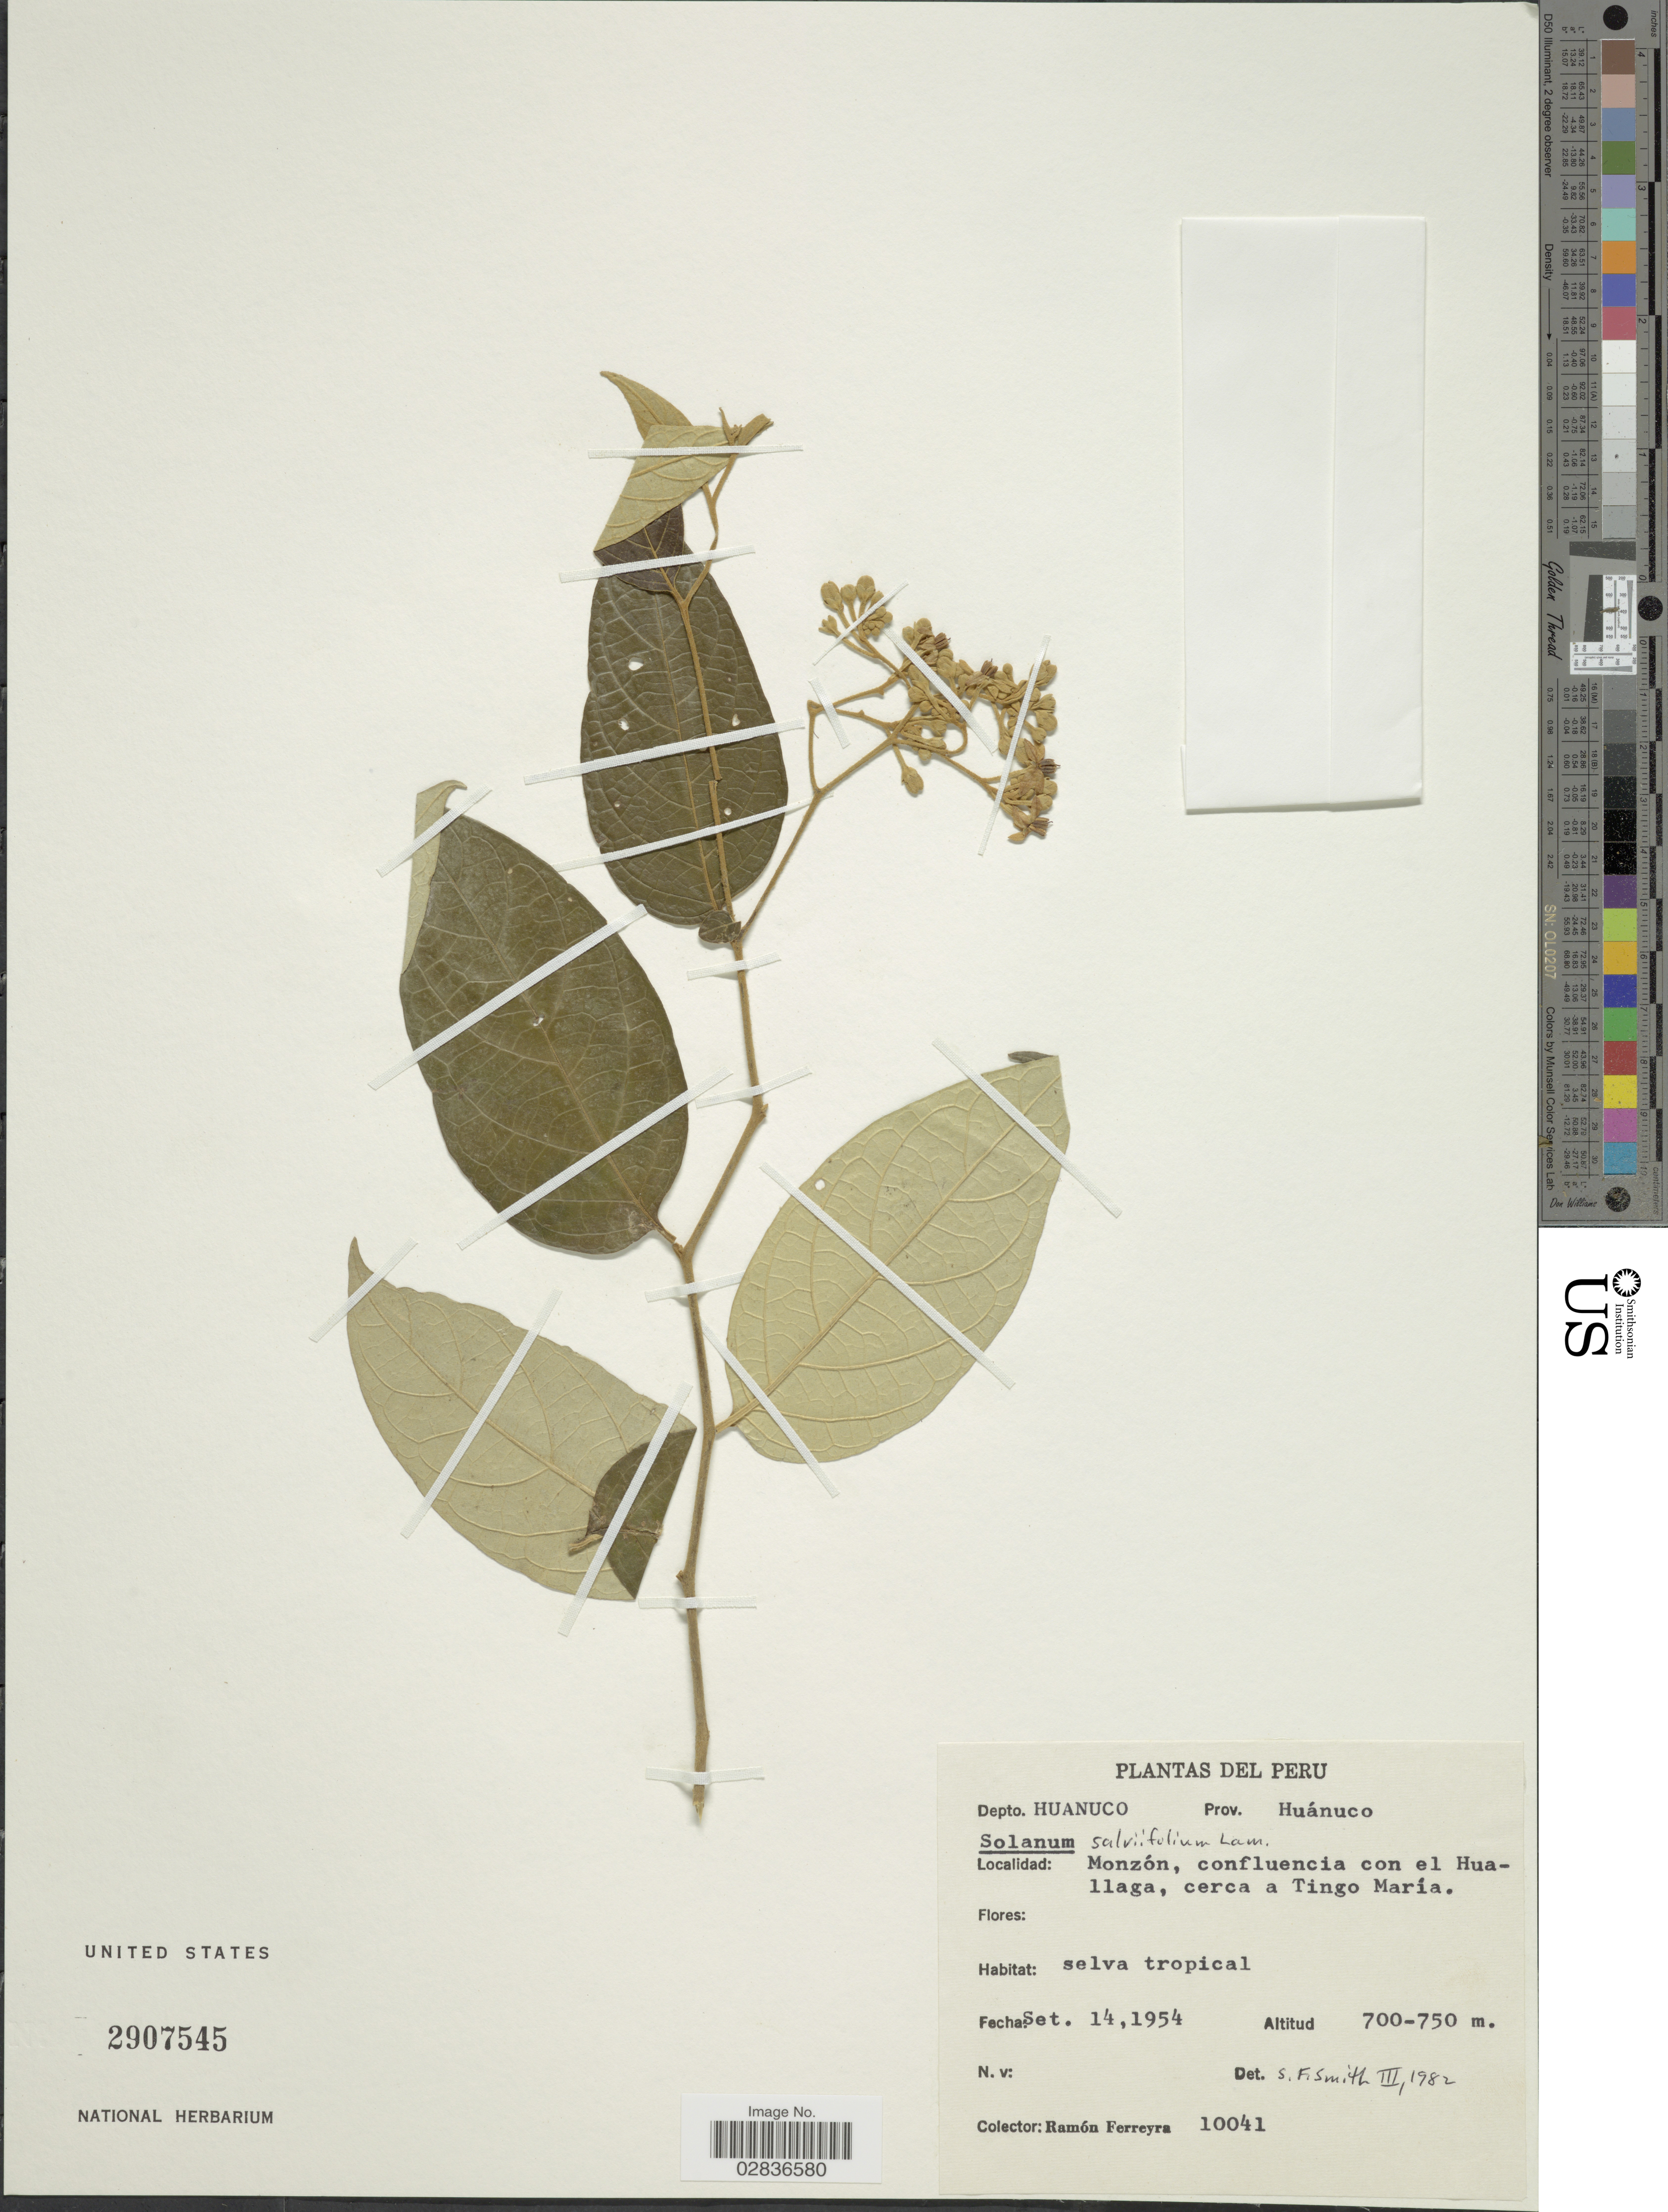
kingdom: Plantae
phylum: Tracheophyta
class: Magnoliopsida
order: Solanales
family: Solanaceae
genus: Solanum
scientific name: Solanum salviifolium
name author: Lam.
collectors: R. A. Ferreyra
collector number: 10041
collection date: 1954-09-14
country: Peru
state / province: Huánuco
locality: Depto. Huanuco. Prov. Huánuco. Monzón, confluencia con el Huallaga, cerca a Tingo María.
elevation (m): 700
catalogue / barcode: US 2907545